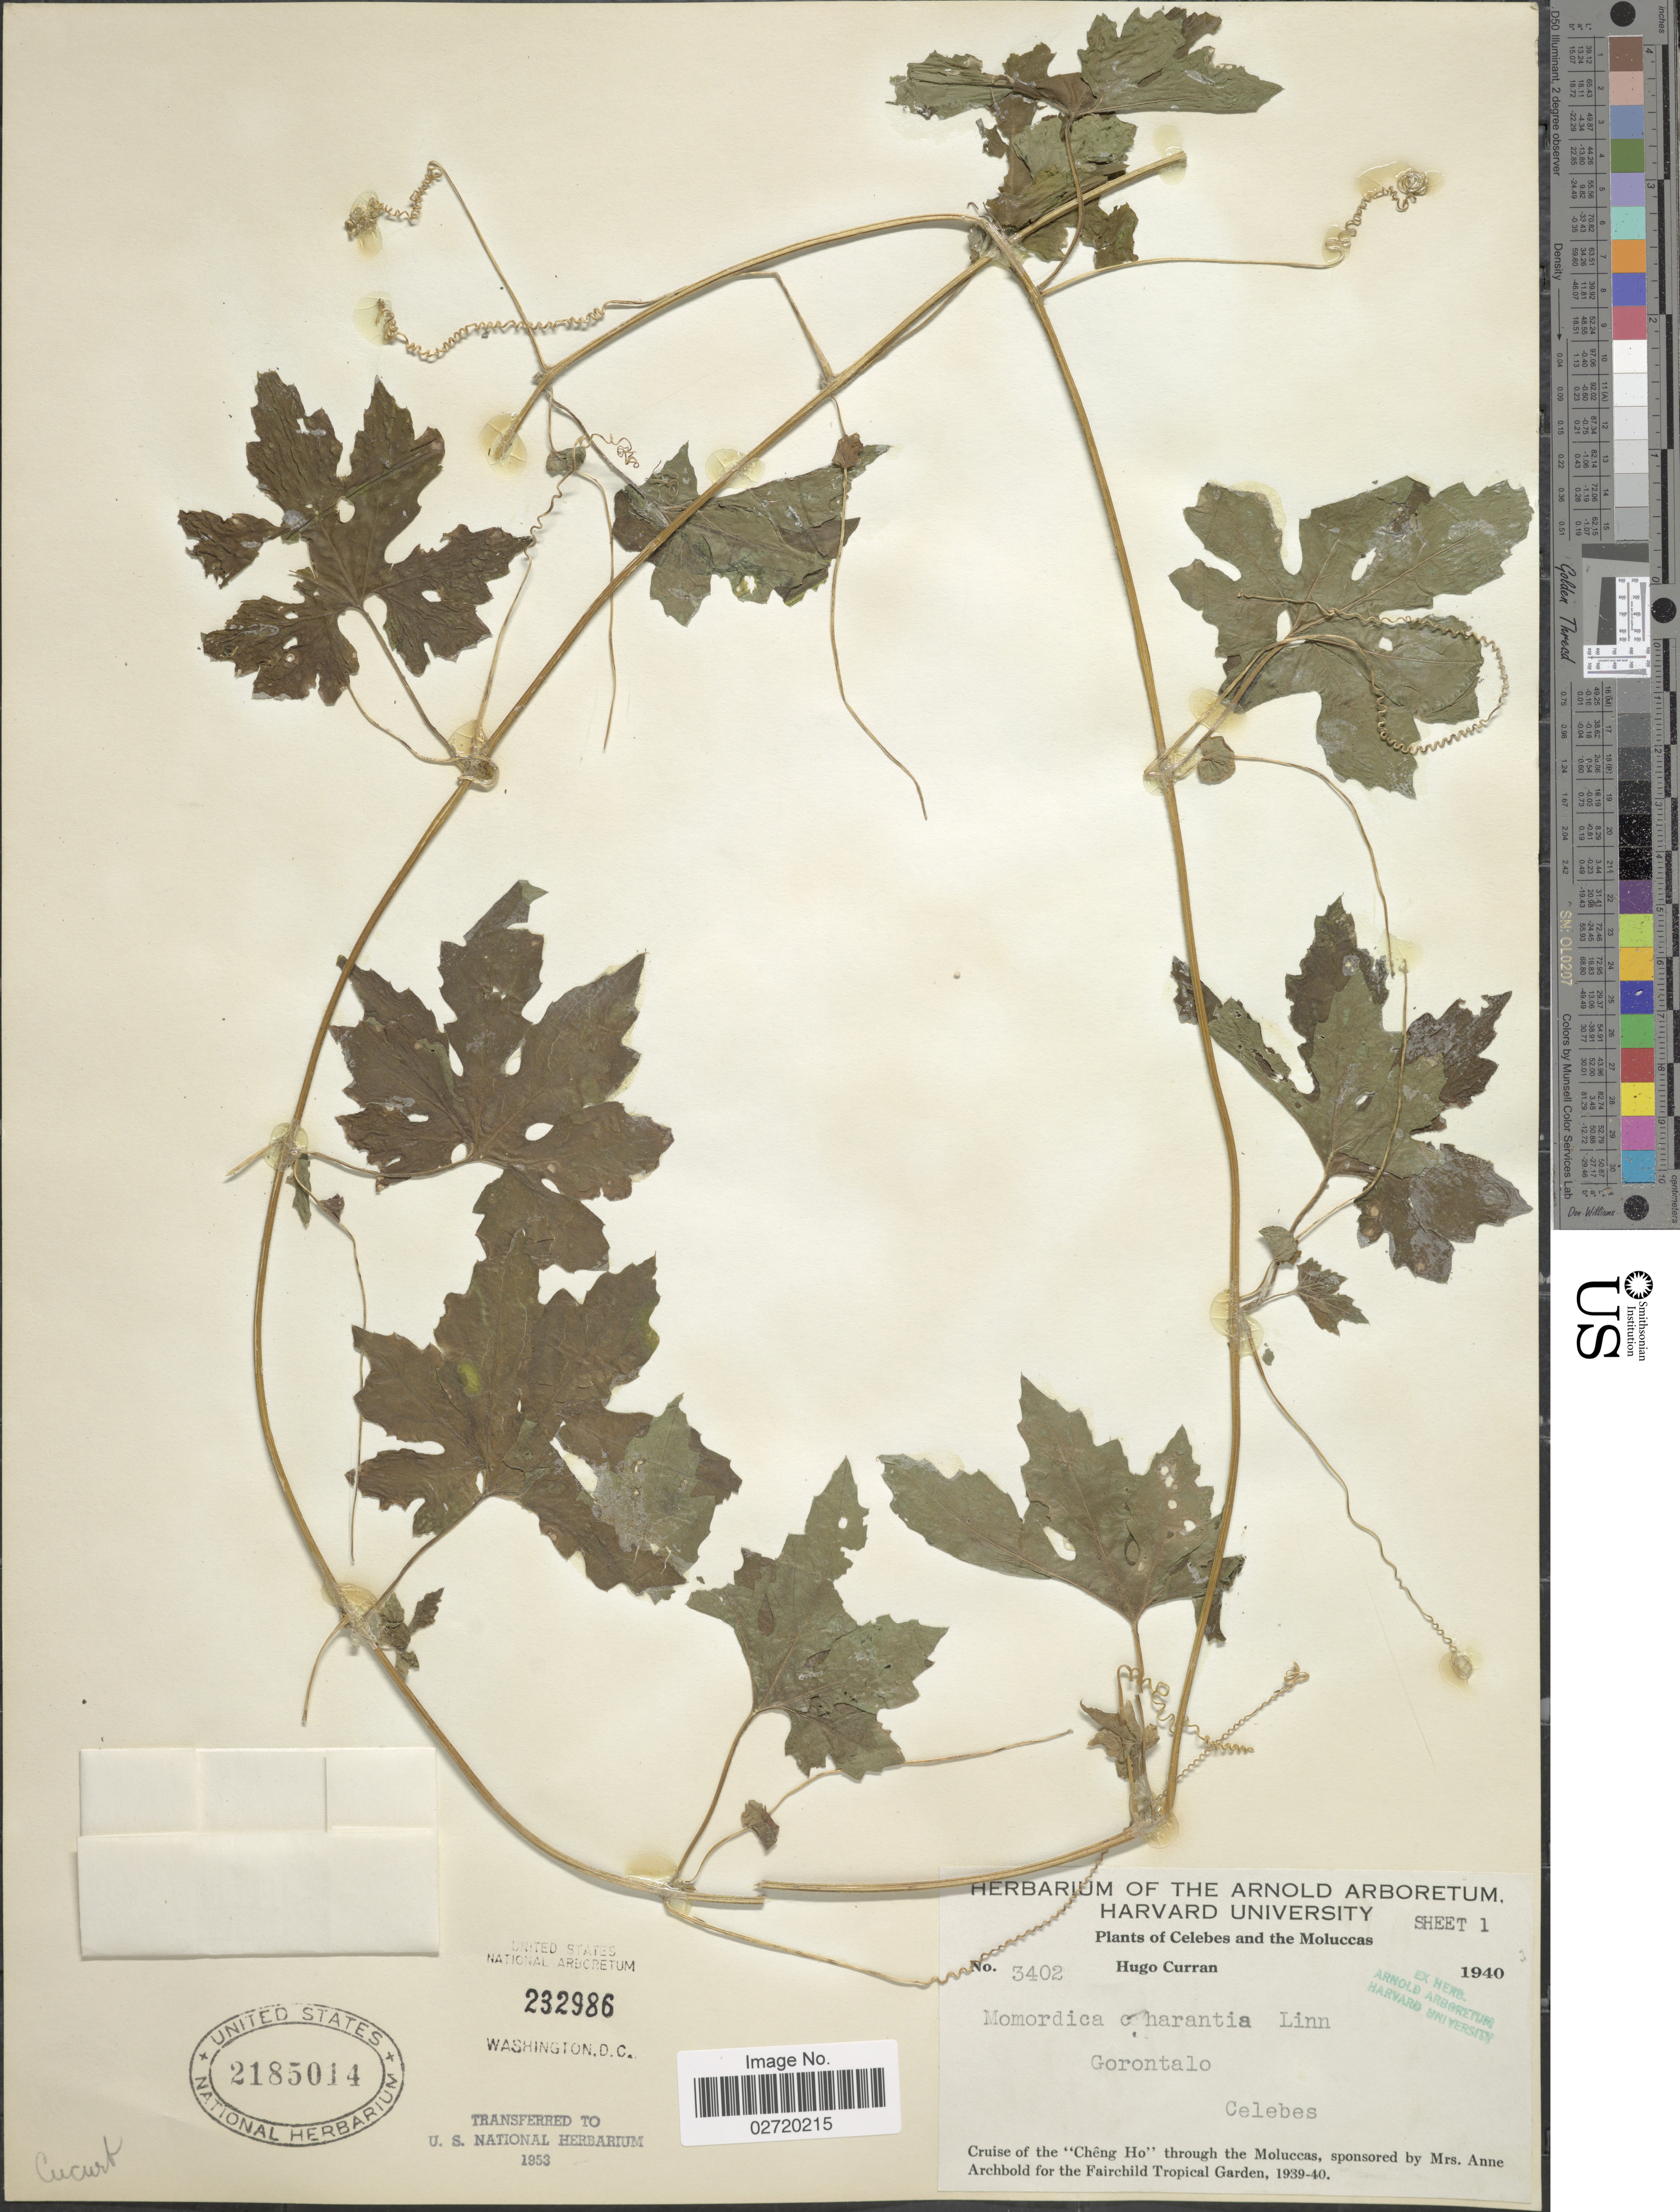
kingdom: Plantae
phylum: Tracheophyta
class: Magnoliopsida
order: Cucurbitales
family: Cucurbitaceae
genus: Momordica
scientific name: Momordica charantia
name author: L.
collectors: H. Curran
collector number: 3402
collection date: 1940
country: Indonesia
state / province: Sulawesi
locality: Celebes and the Moluccas, Gorontalo, Celebes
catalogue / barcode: US 2185014